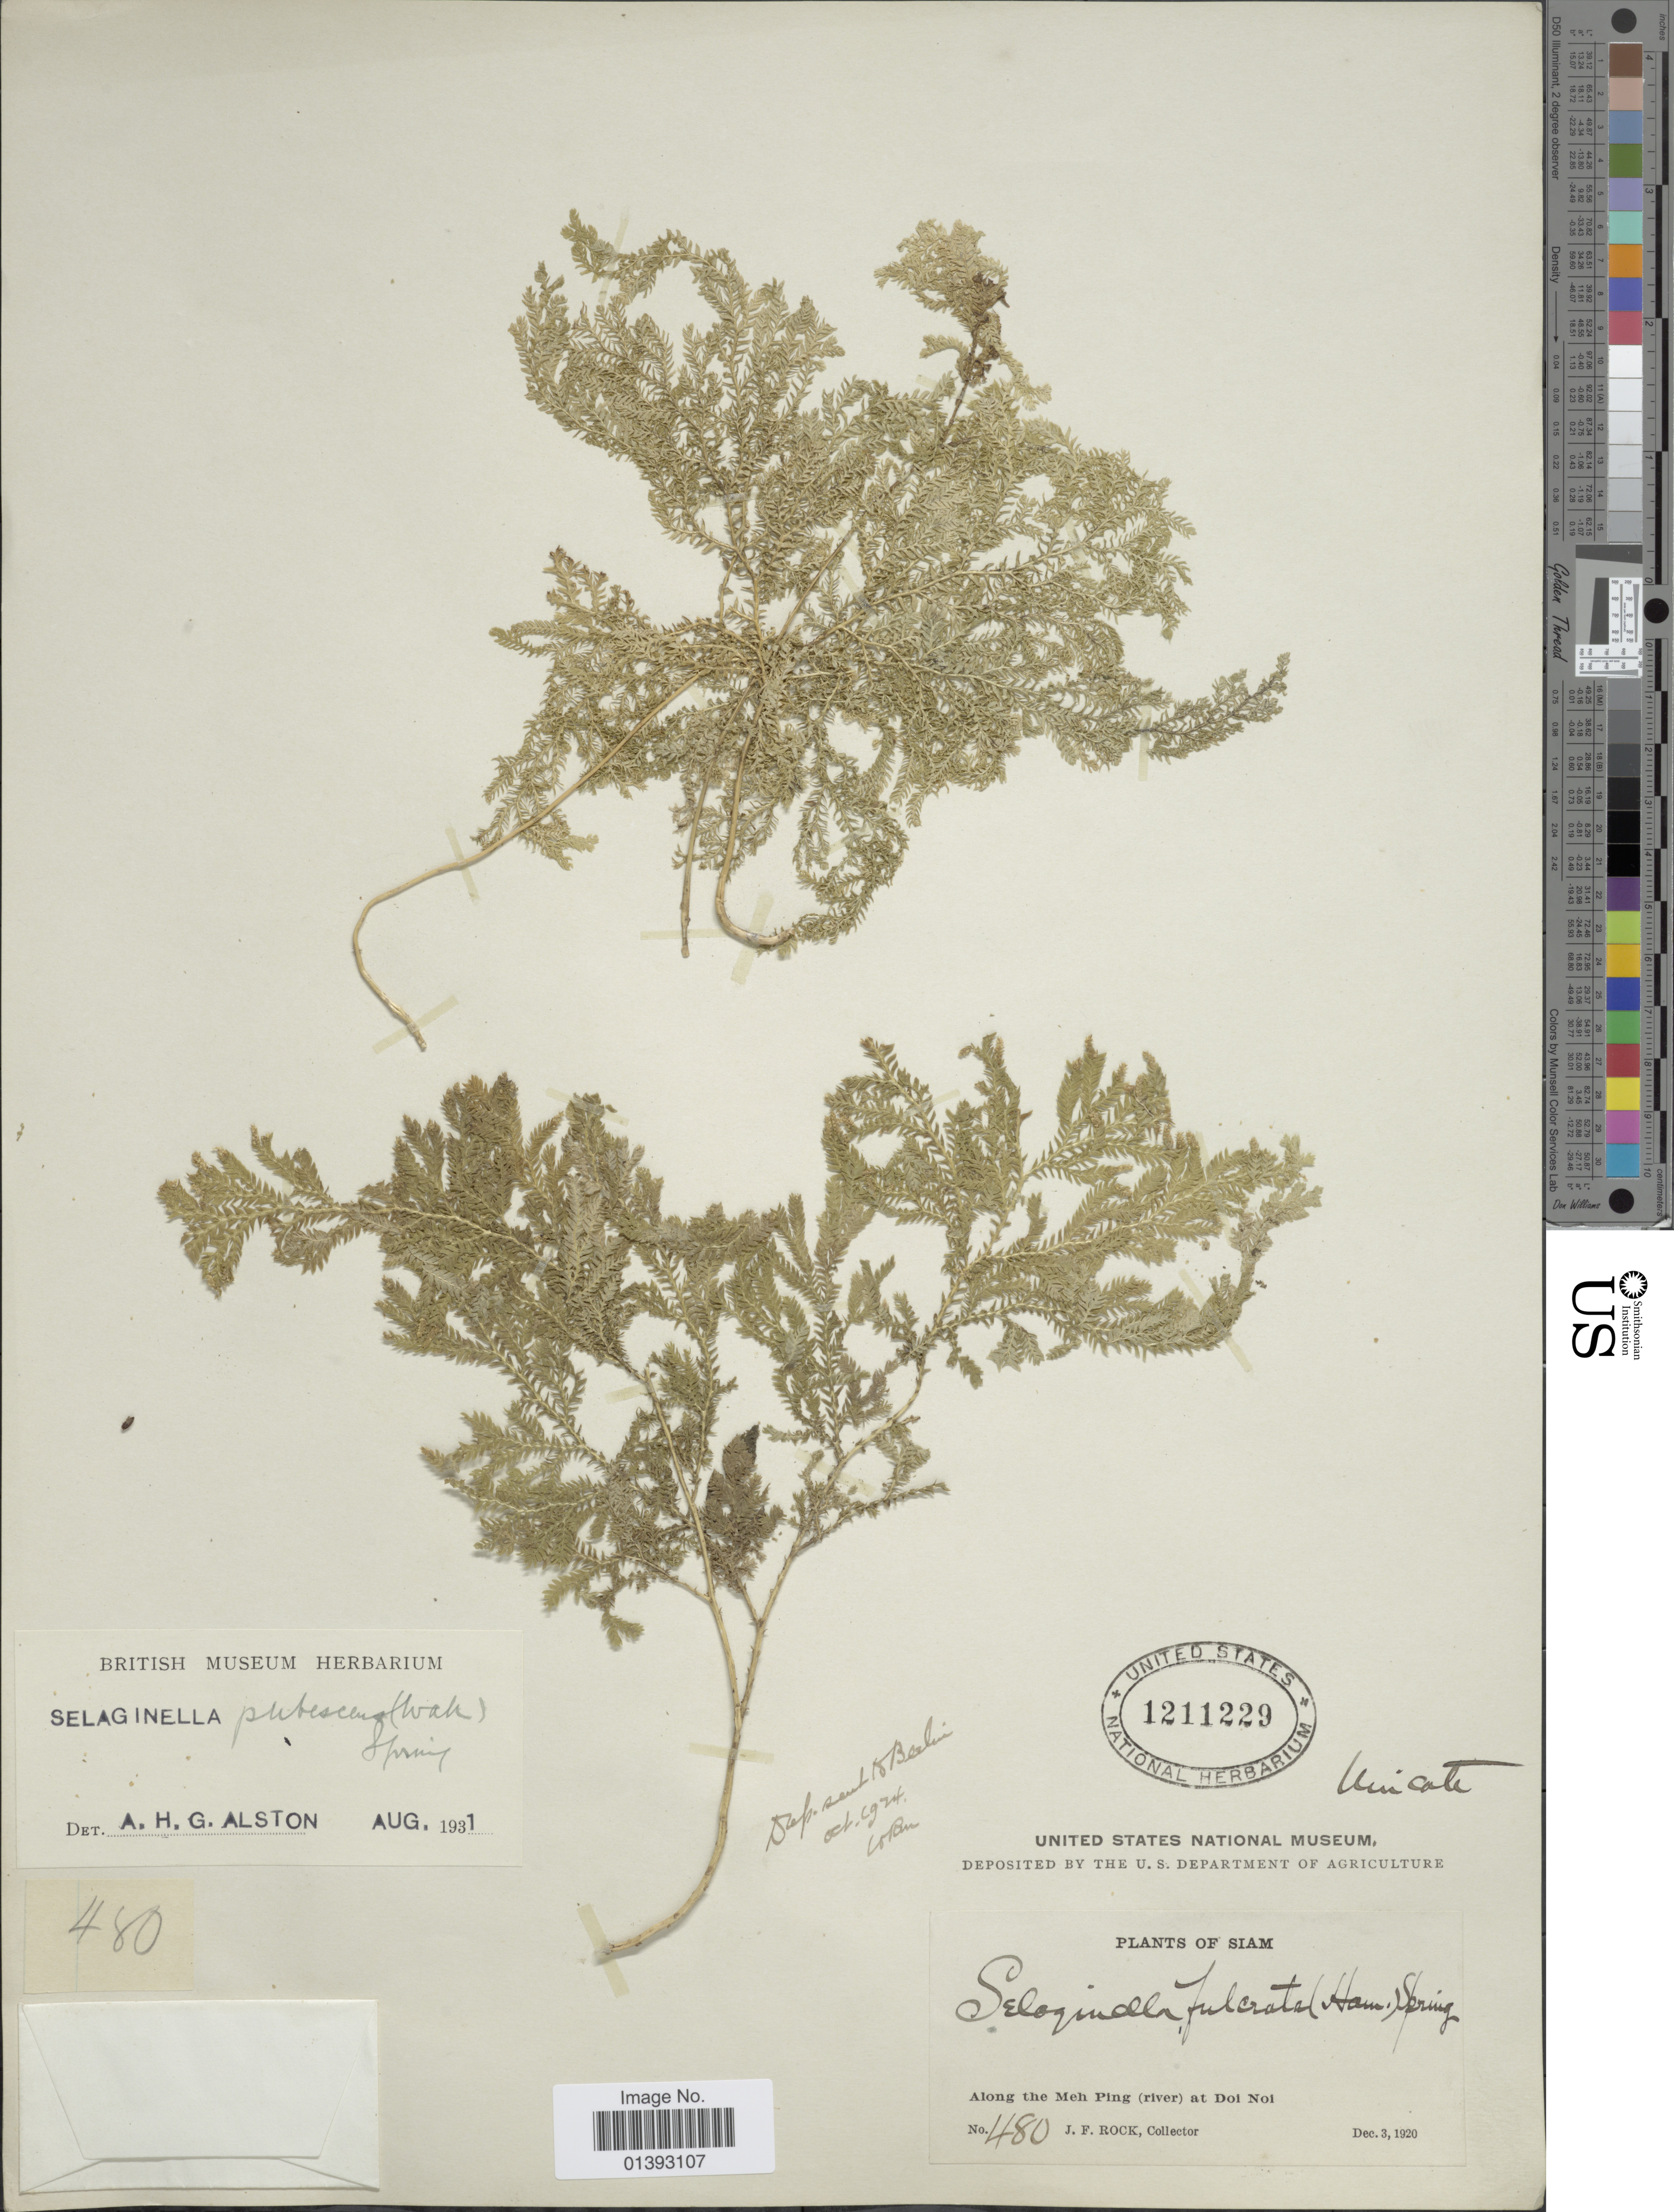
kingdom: Plantae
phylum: Tracheophyta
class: Lycopodiopsida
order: Selaginellales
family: Selaginellaceae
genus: Selaginella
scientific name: Selaginella pubescens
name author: (Wall. ex Hook. & Grev.) Spring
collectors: J. Rock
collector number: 480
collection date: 1920-12-03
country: Thailand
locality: Along the Meh Ping(river) at Doi Noi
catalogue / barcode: US 1211229